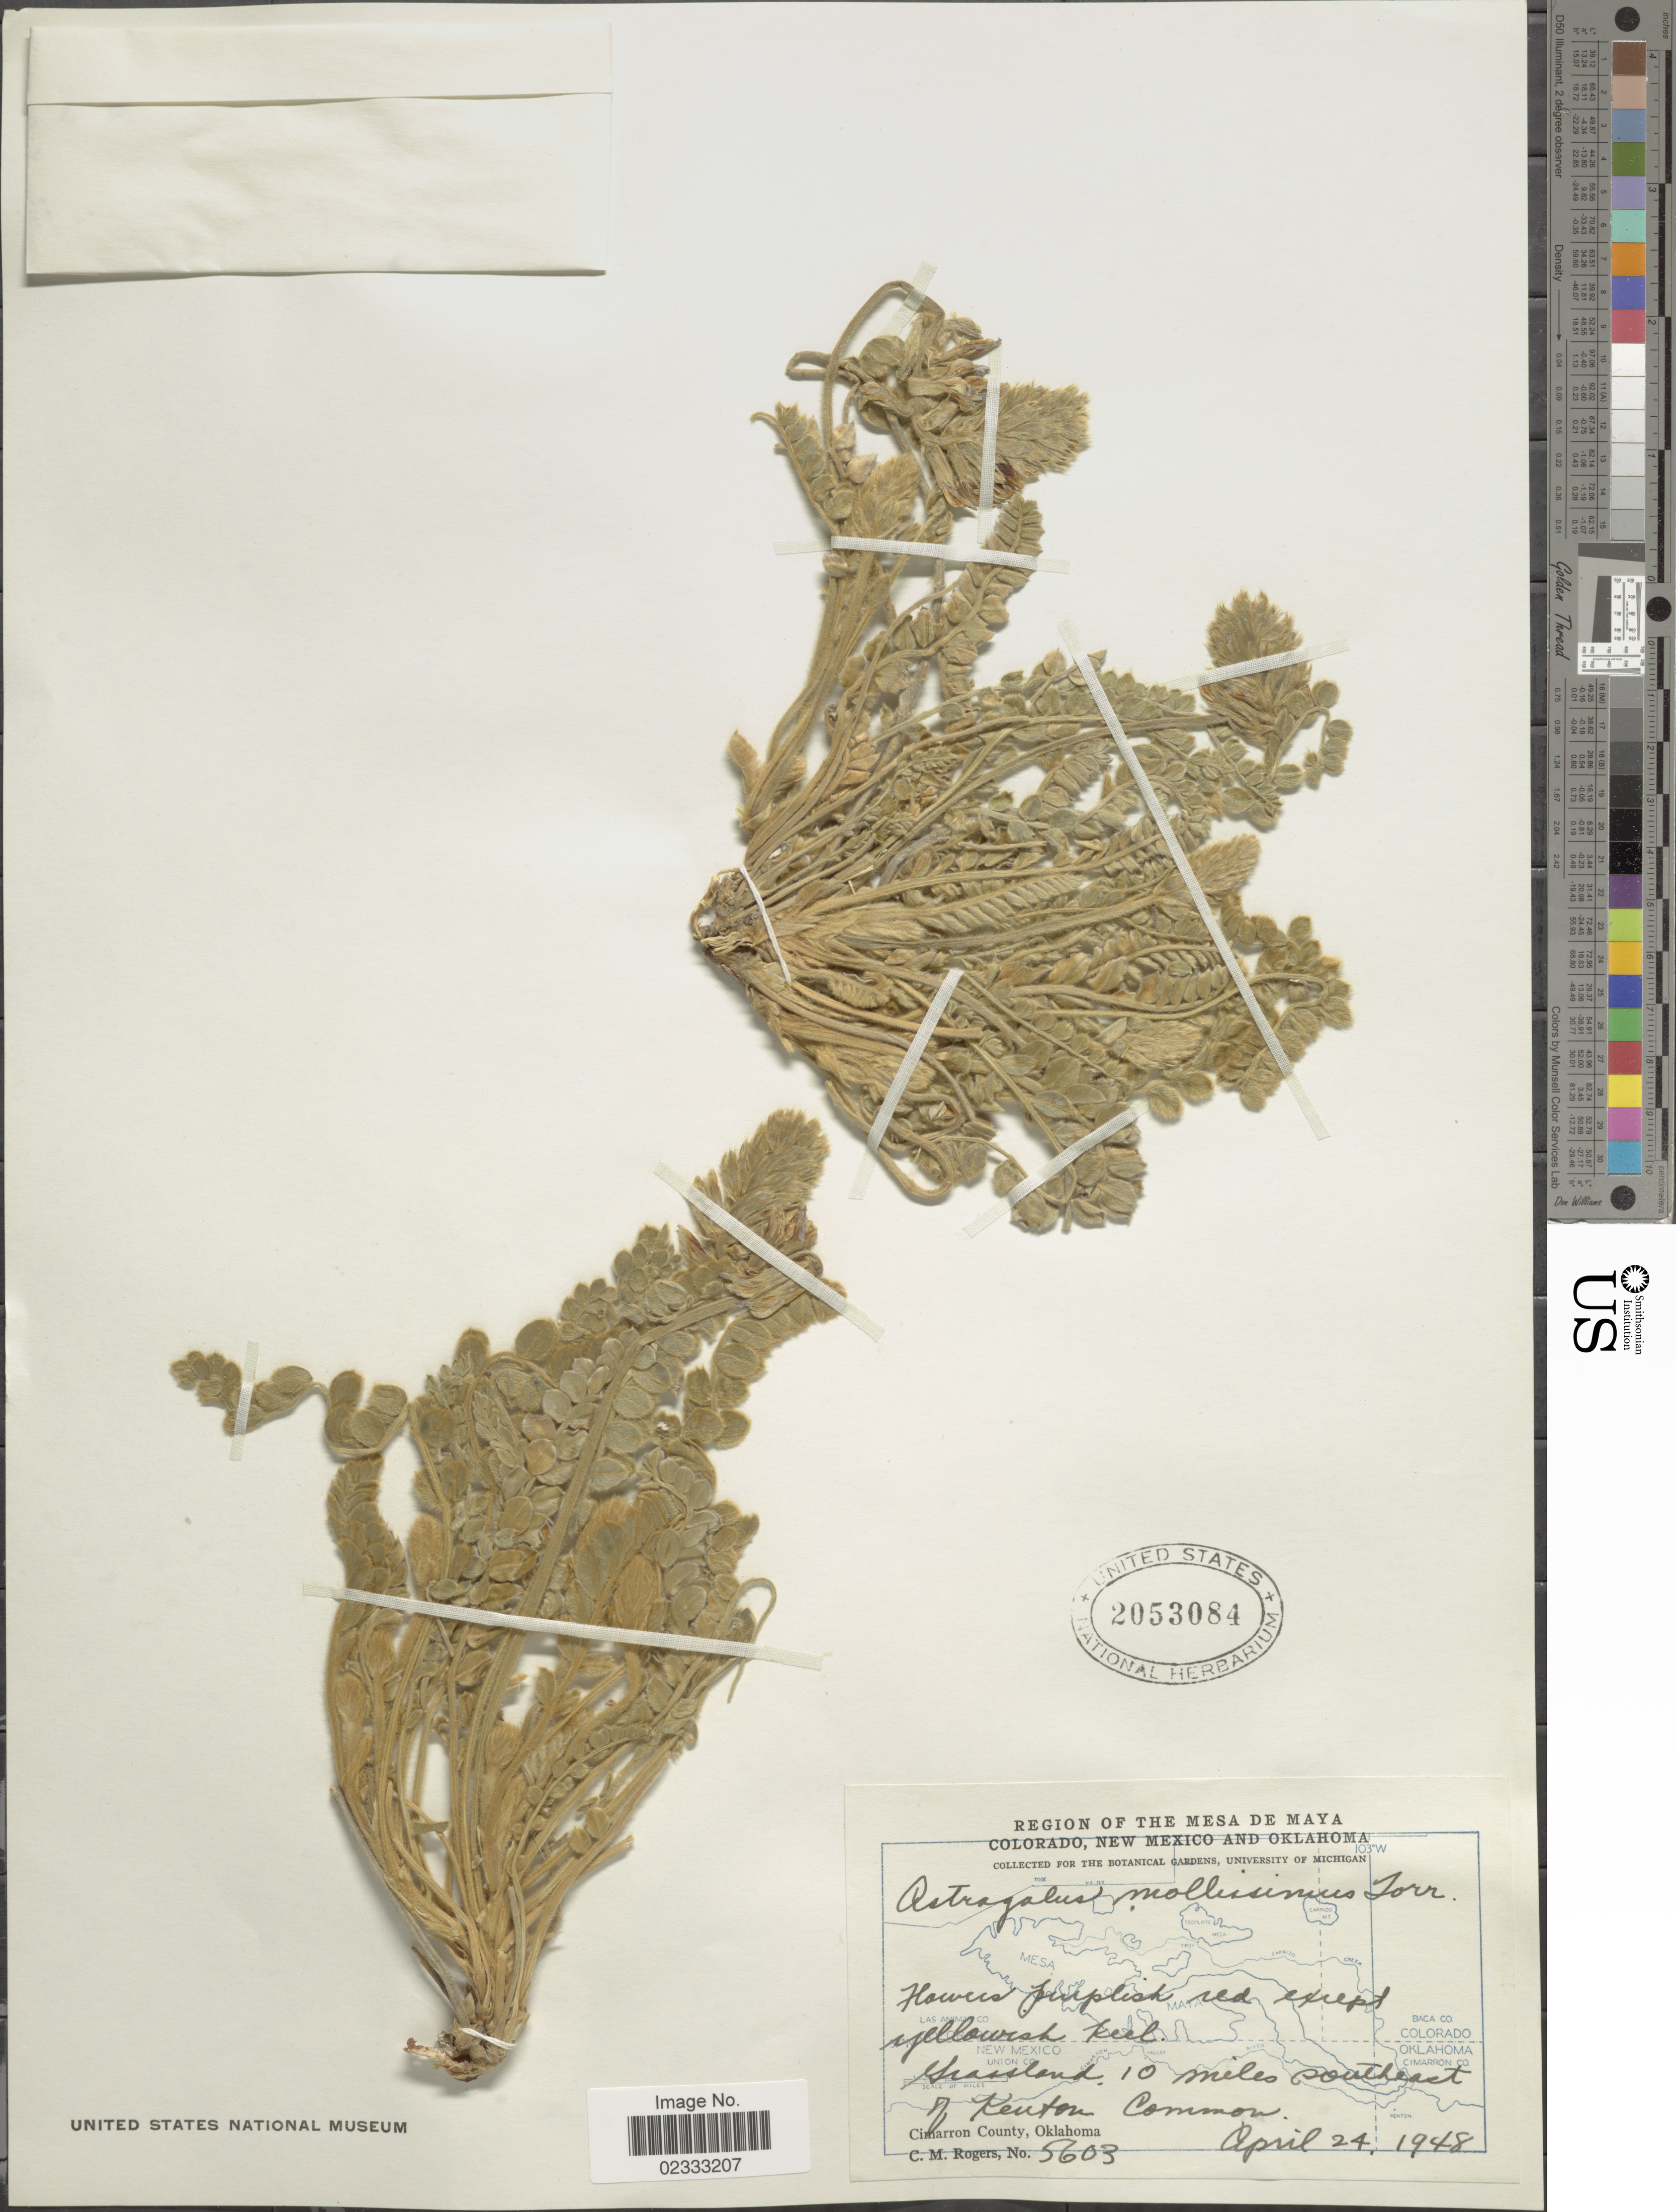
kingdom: Plantae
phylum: Tracheophyta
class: Magnoliopsida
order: Fabales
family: Fabaceae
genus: Astragalus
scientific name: Astragalus mollissimus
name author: Torr.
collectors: C. M. Rogers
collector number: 5603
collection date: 1948-04-24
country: United States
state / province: Oklahoma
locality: Grassland, 10 miles southeast of Kenton.Cimarron county.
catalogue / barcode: US 2053084